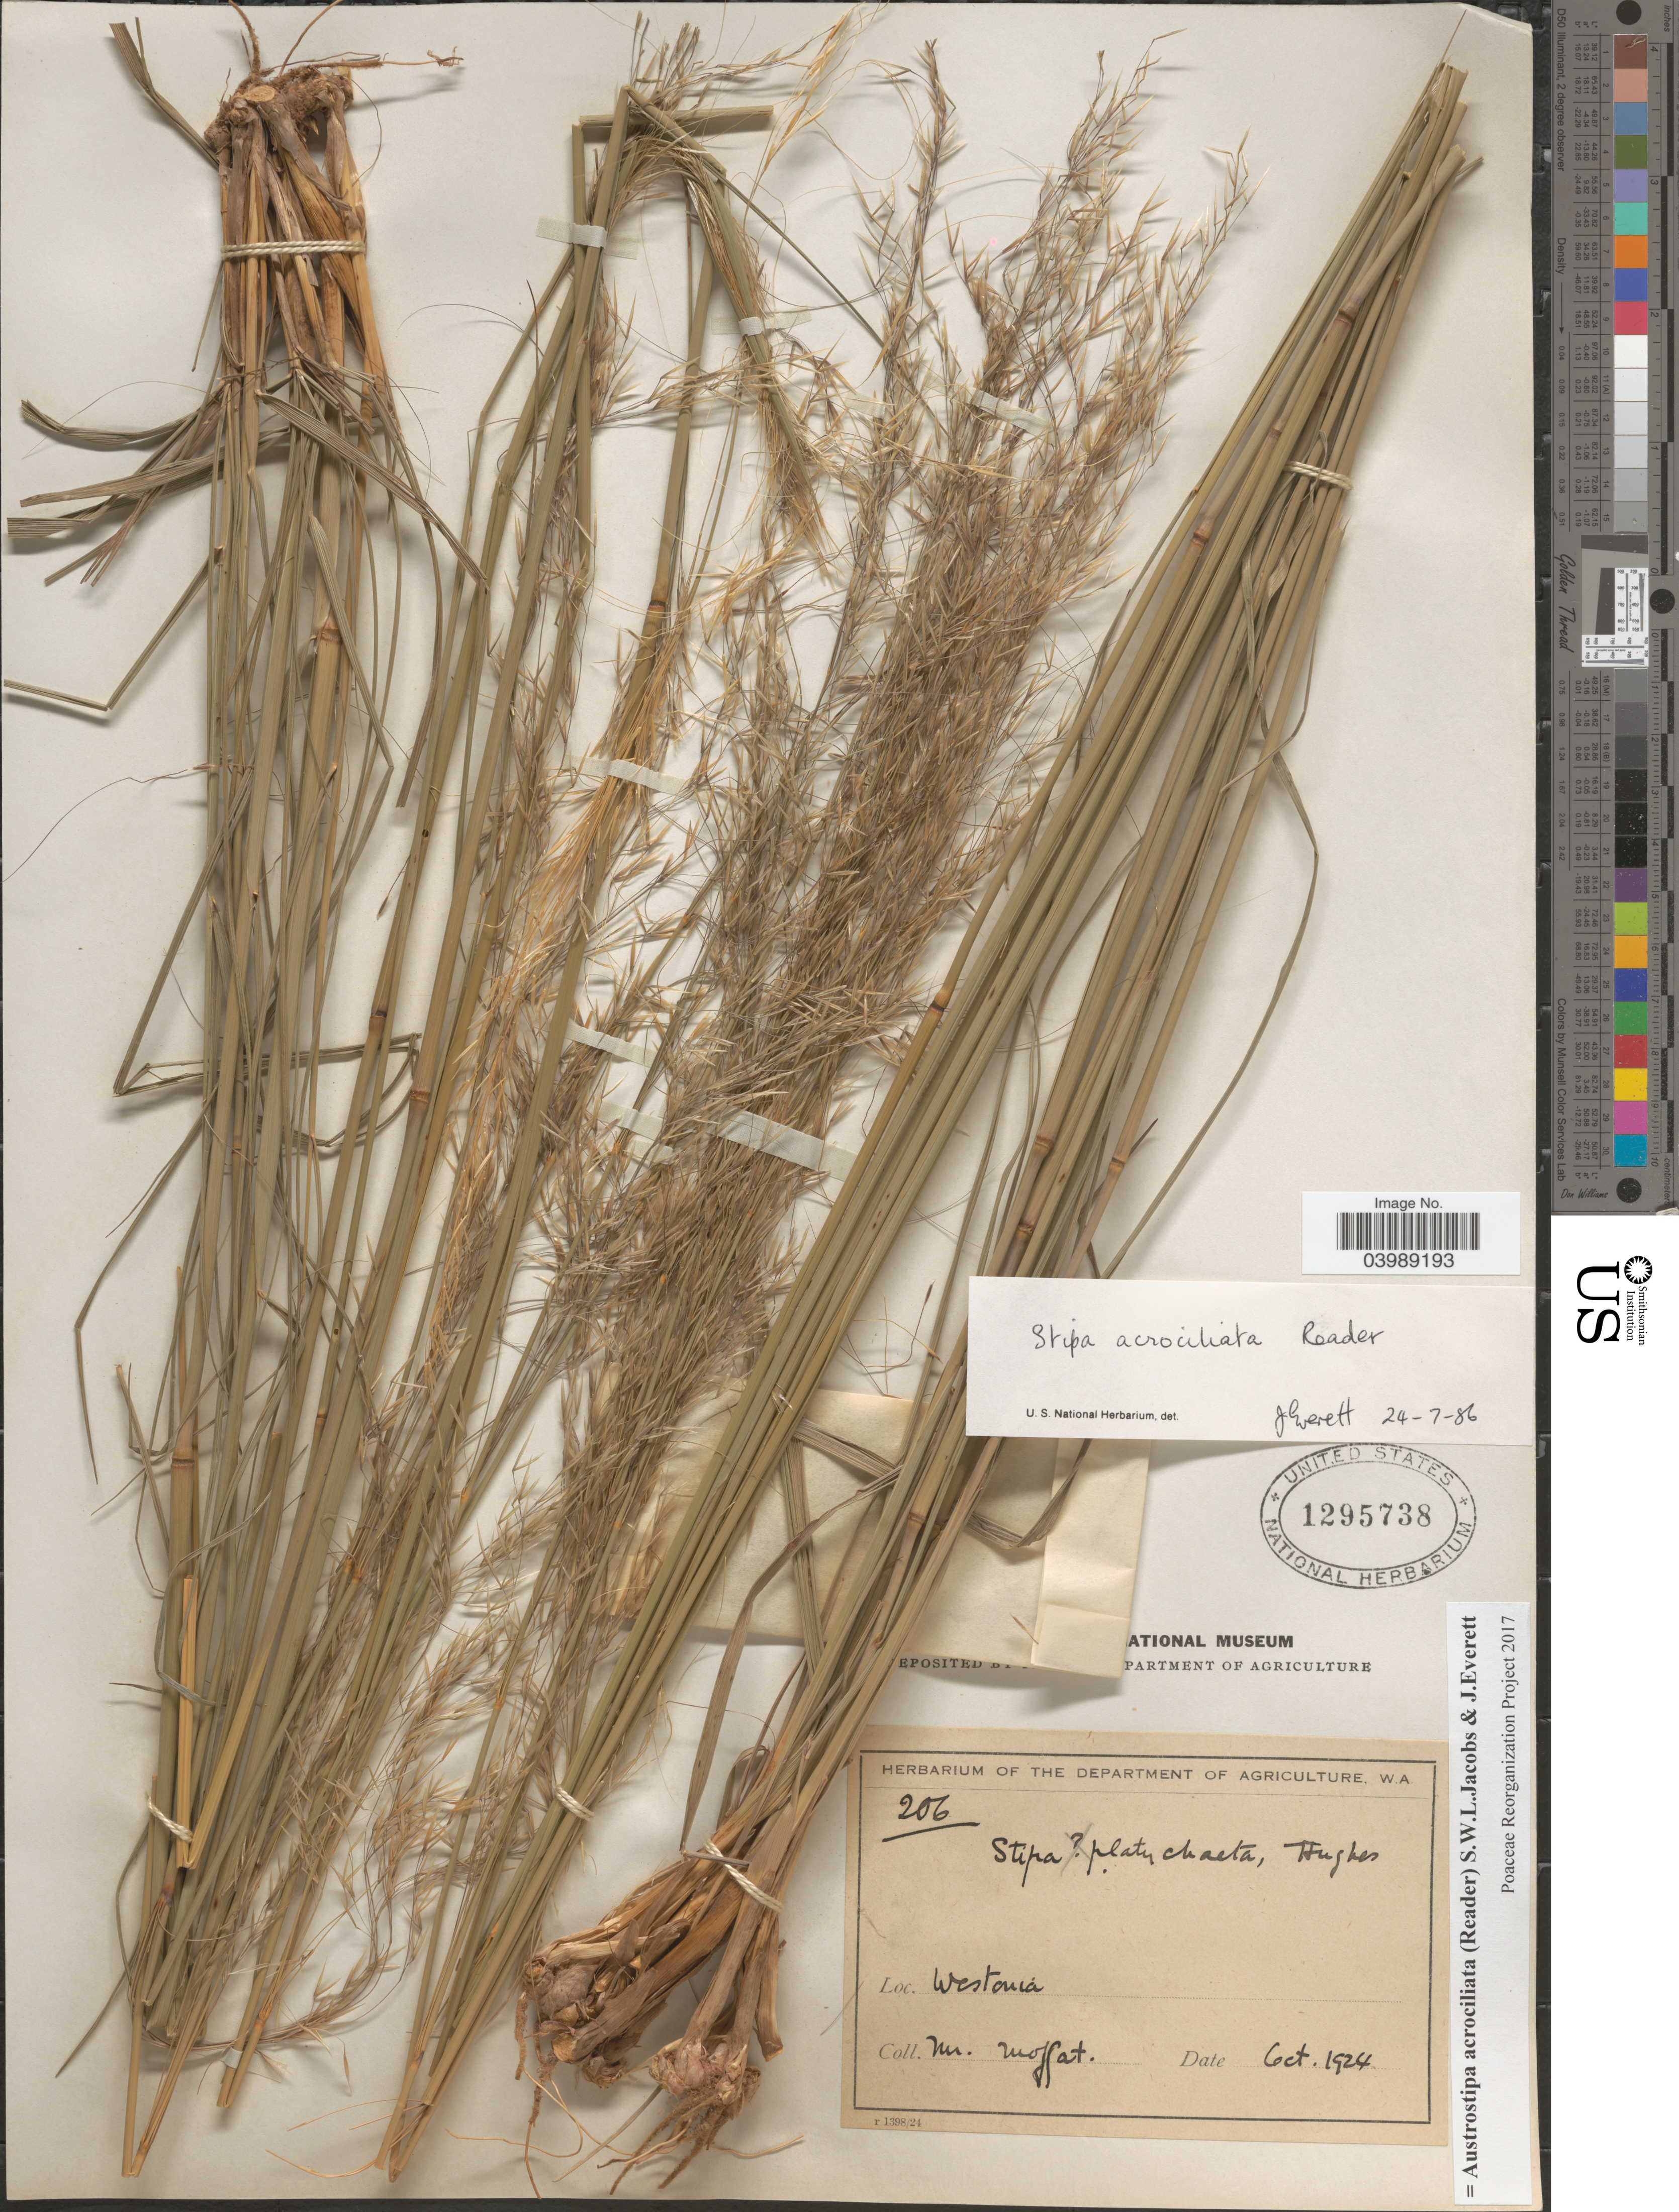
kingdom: Plantae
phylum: Tracheophyta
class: Liliopsida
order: Poales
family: Poaceae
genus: Austrostipa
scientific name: Austrostipa acrociliata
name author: (Reader) S.W.L. Jacobs & J. Everett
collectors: W. Moffatt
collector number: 206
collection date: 1924-10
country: Australia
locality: Westonia.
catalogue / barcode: US 1295738